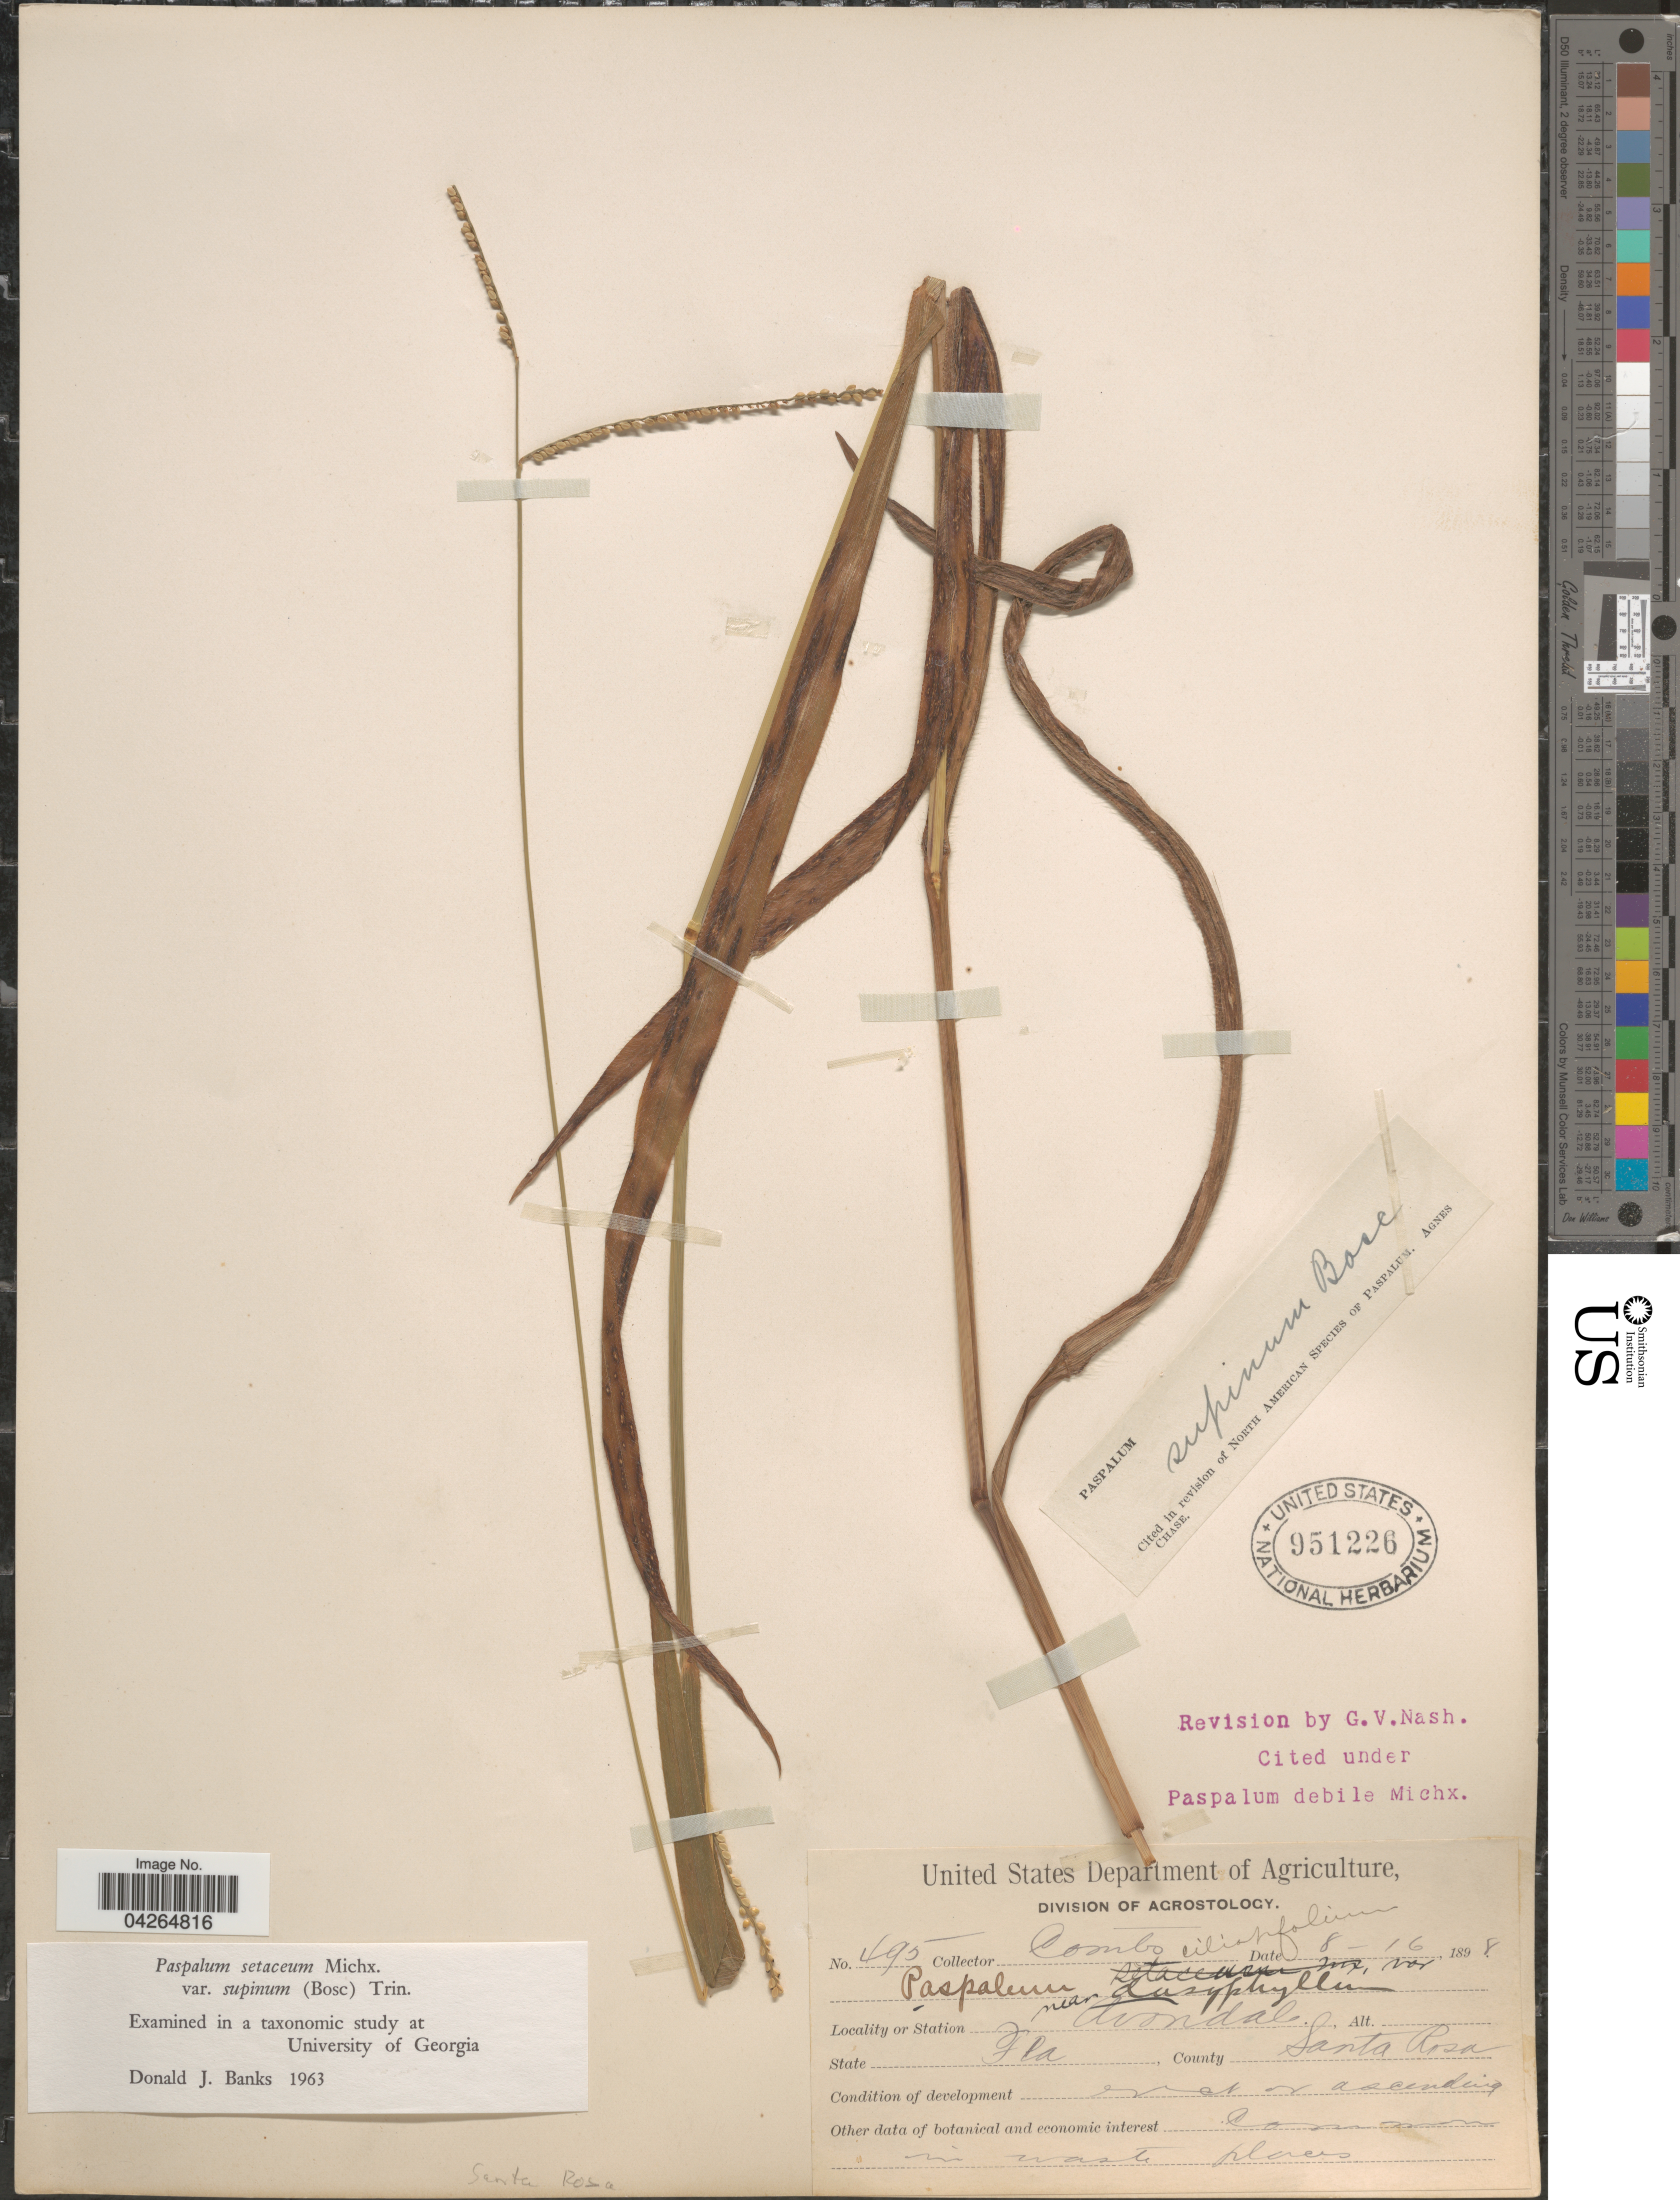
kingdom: Plantae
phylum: Tracheophyta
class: Liliopsida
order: Poales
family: Poaceae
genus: Paspalum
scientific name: Paspalum setaceum var. supinum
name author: (Bosc ex Poir.) Trin.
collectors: -. Combs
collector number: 495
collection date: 1898-08-16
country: United States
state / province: Florida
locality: Station near Avondale. County Santa Rosa.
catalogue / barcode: US 951226